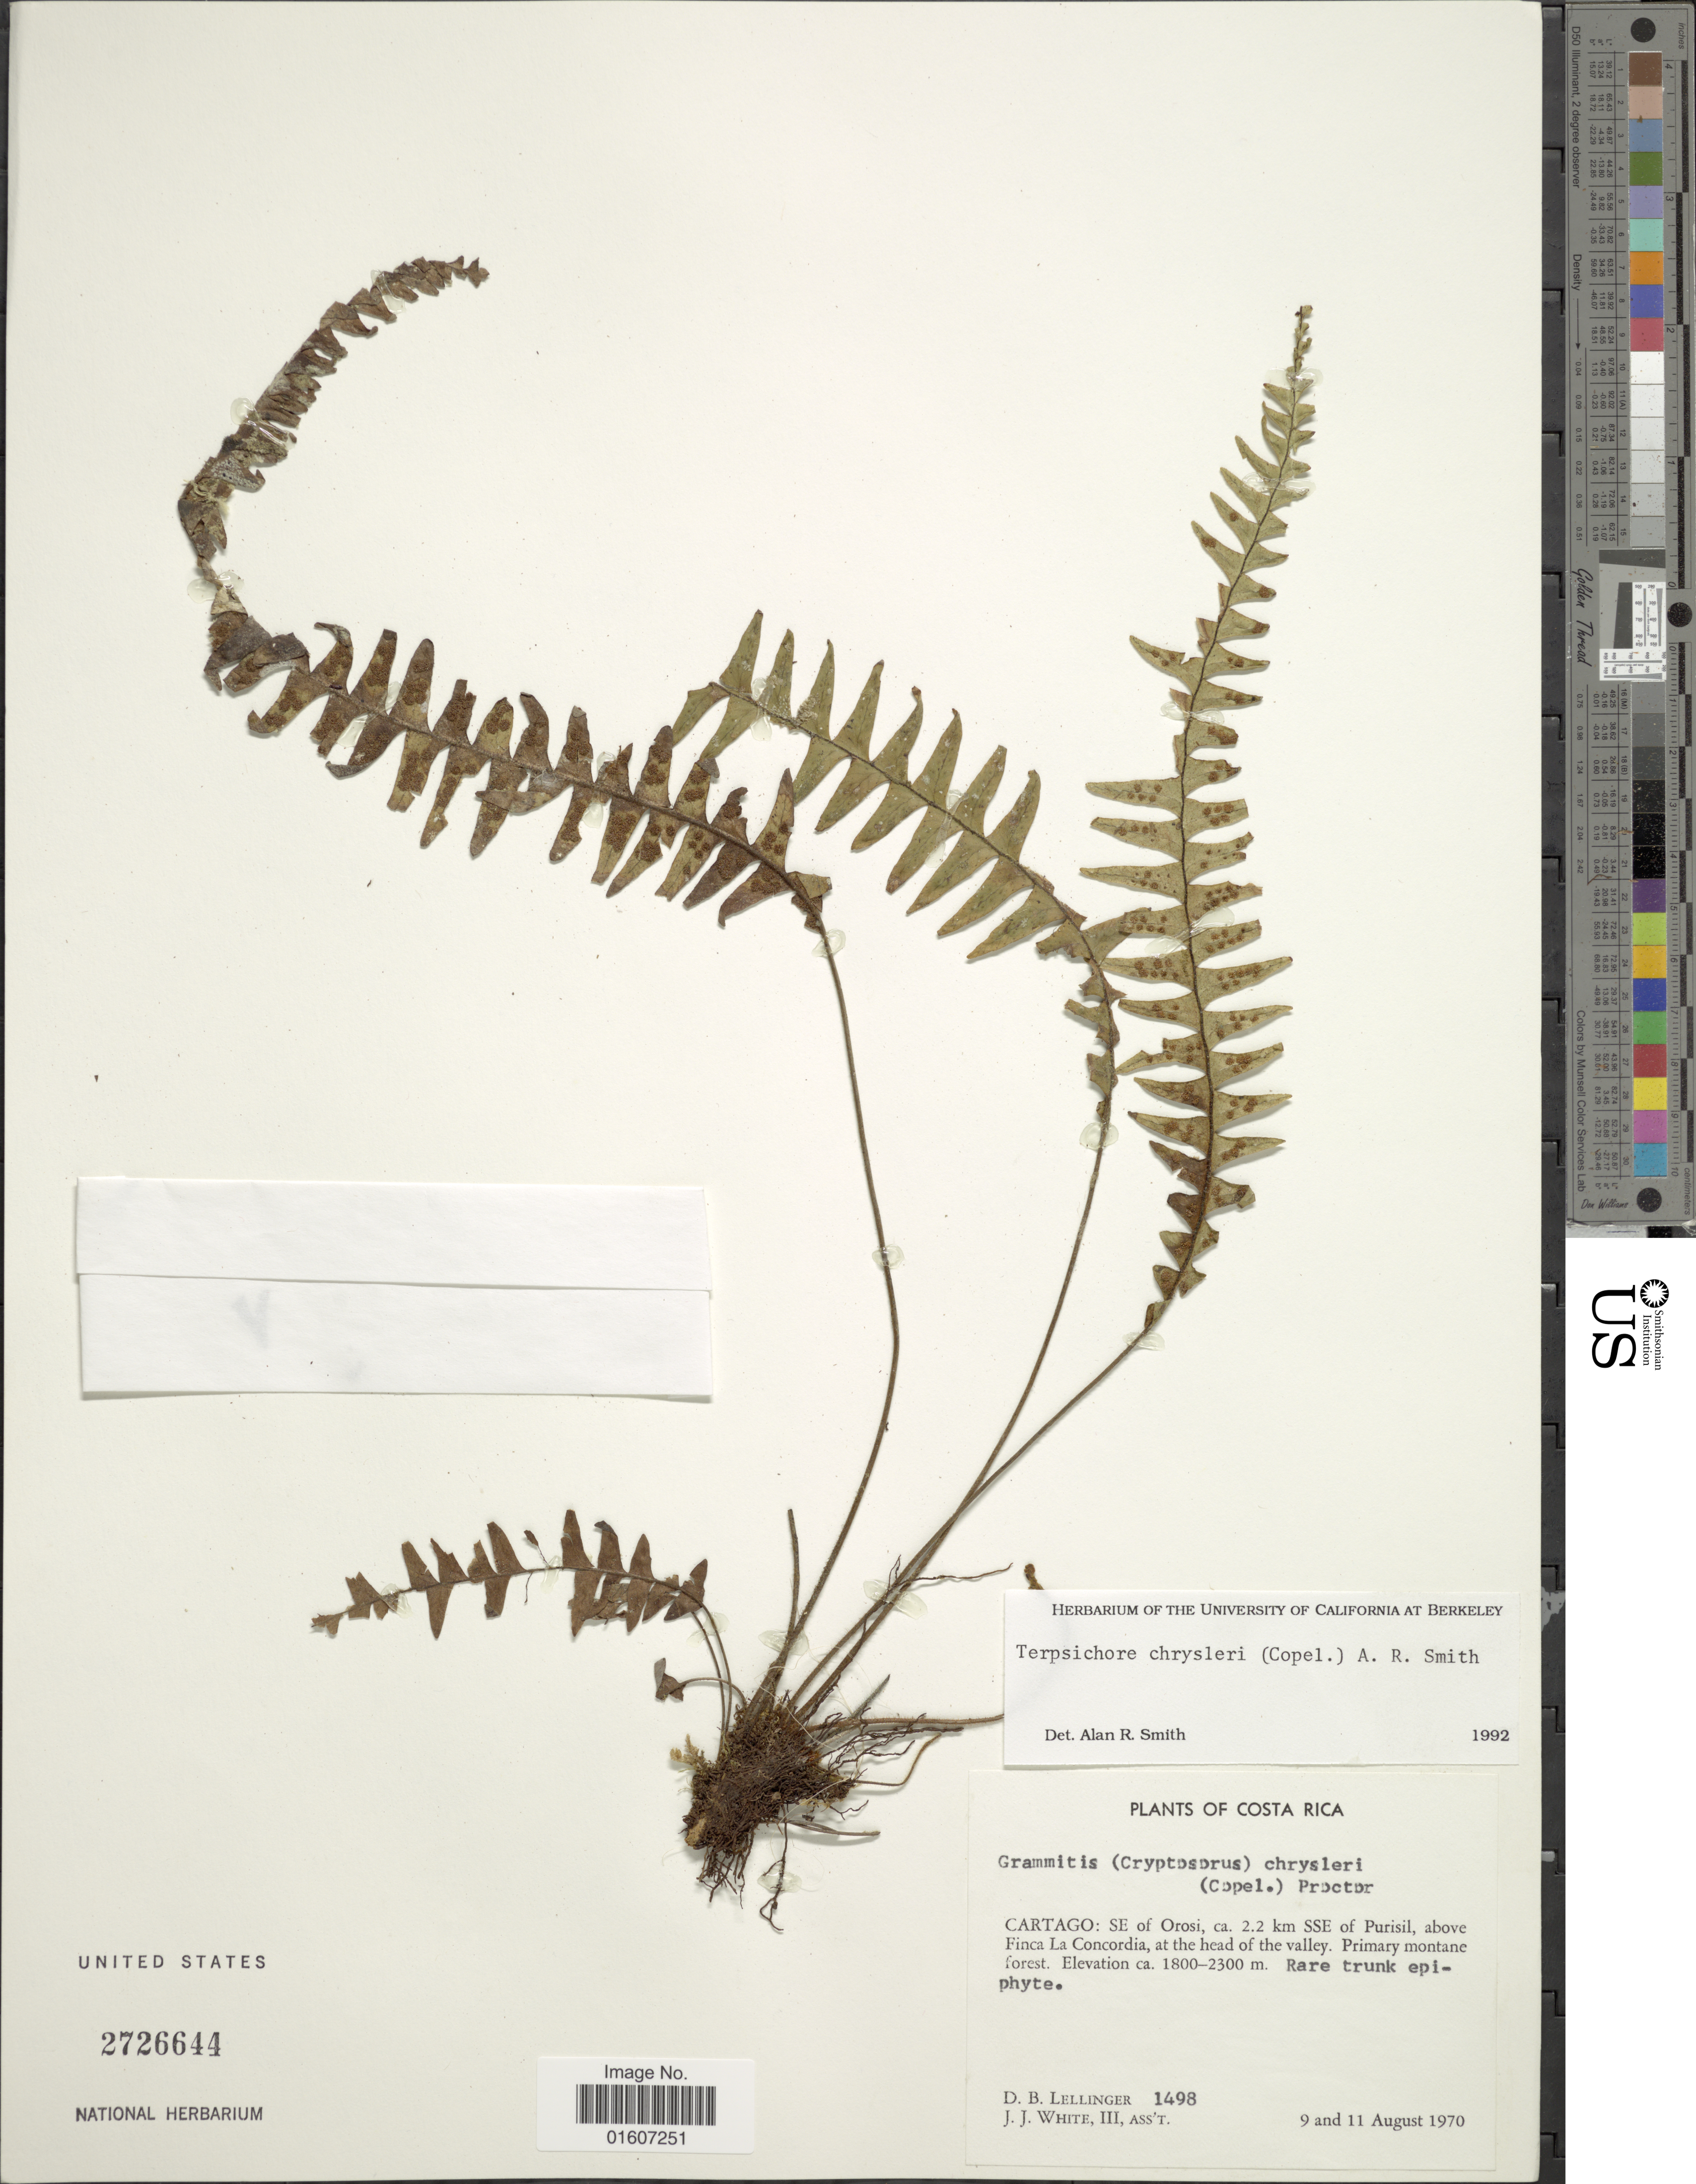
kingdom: Plantae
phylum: Tracheophyta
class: Polypodiopsida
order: Polypodiales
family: Polypodiaceae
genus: Terpsichore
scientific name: Terpsichore chrysleri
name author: (Copel.) A.R. Sm.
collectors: D. B. Lellinger & J. J. White III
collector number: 1498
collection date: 1970-08-09/1970-08-11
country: Costa Rica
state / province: Cartago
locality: SE of Orosi, ca. 2.2 km SSE of Purisil, above Finca La Concordia , at the head of the valley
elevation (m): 1800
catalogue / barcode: US 2726644